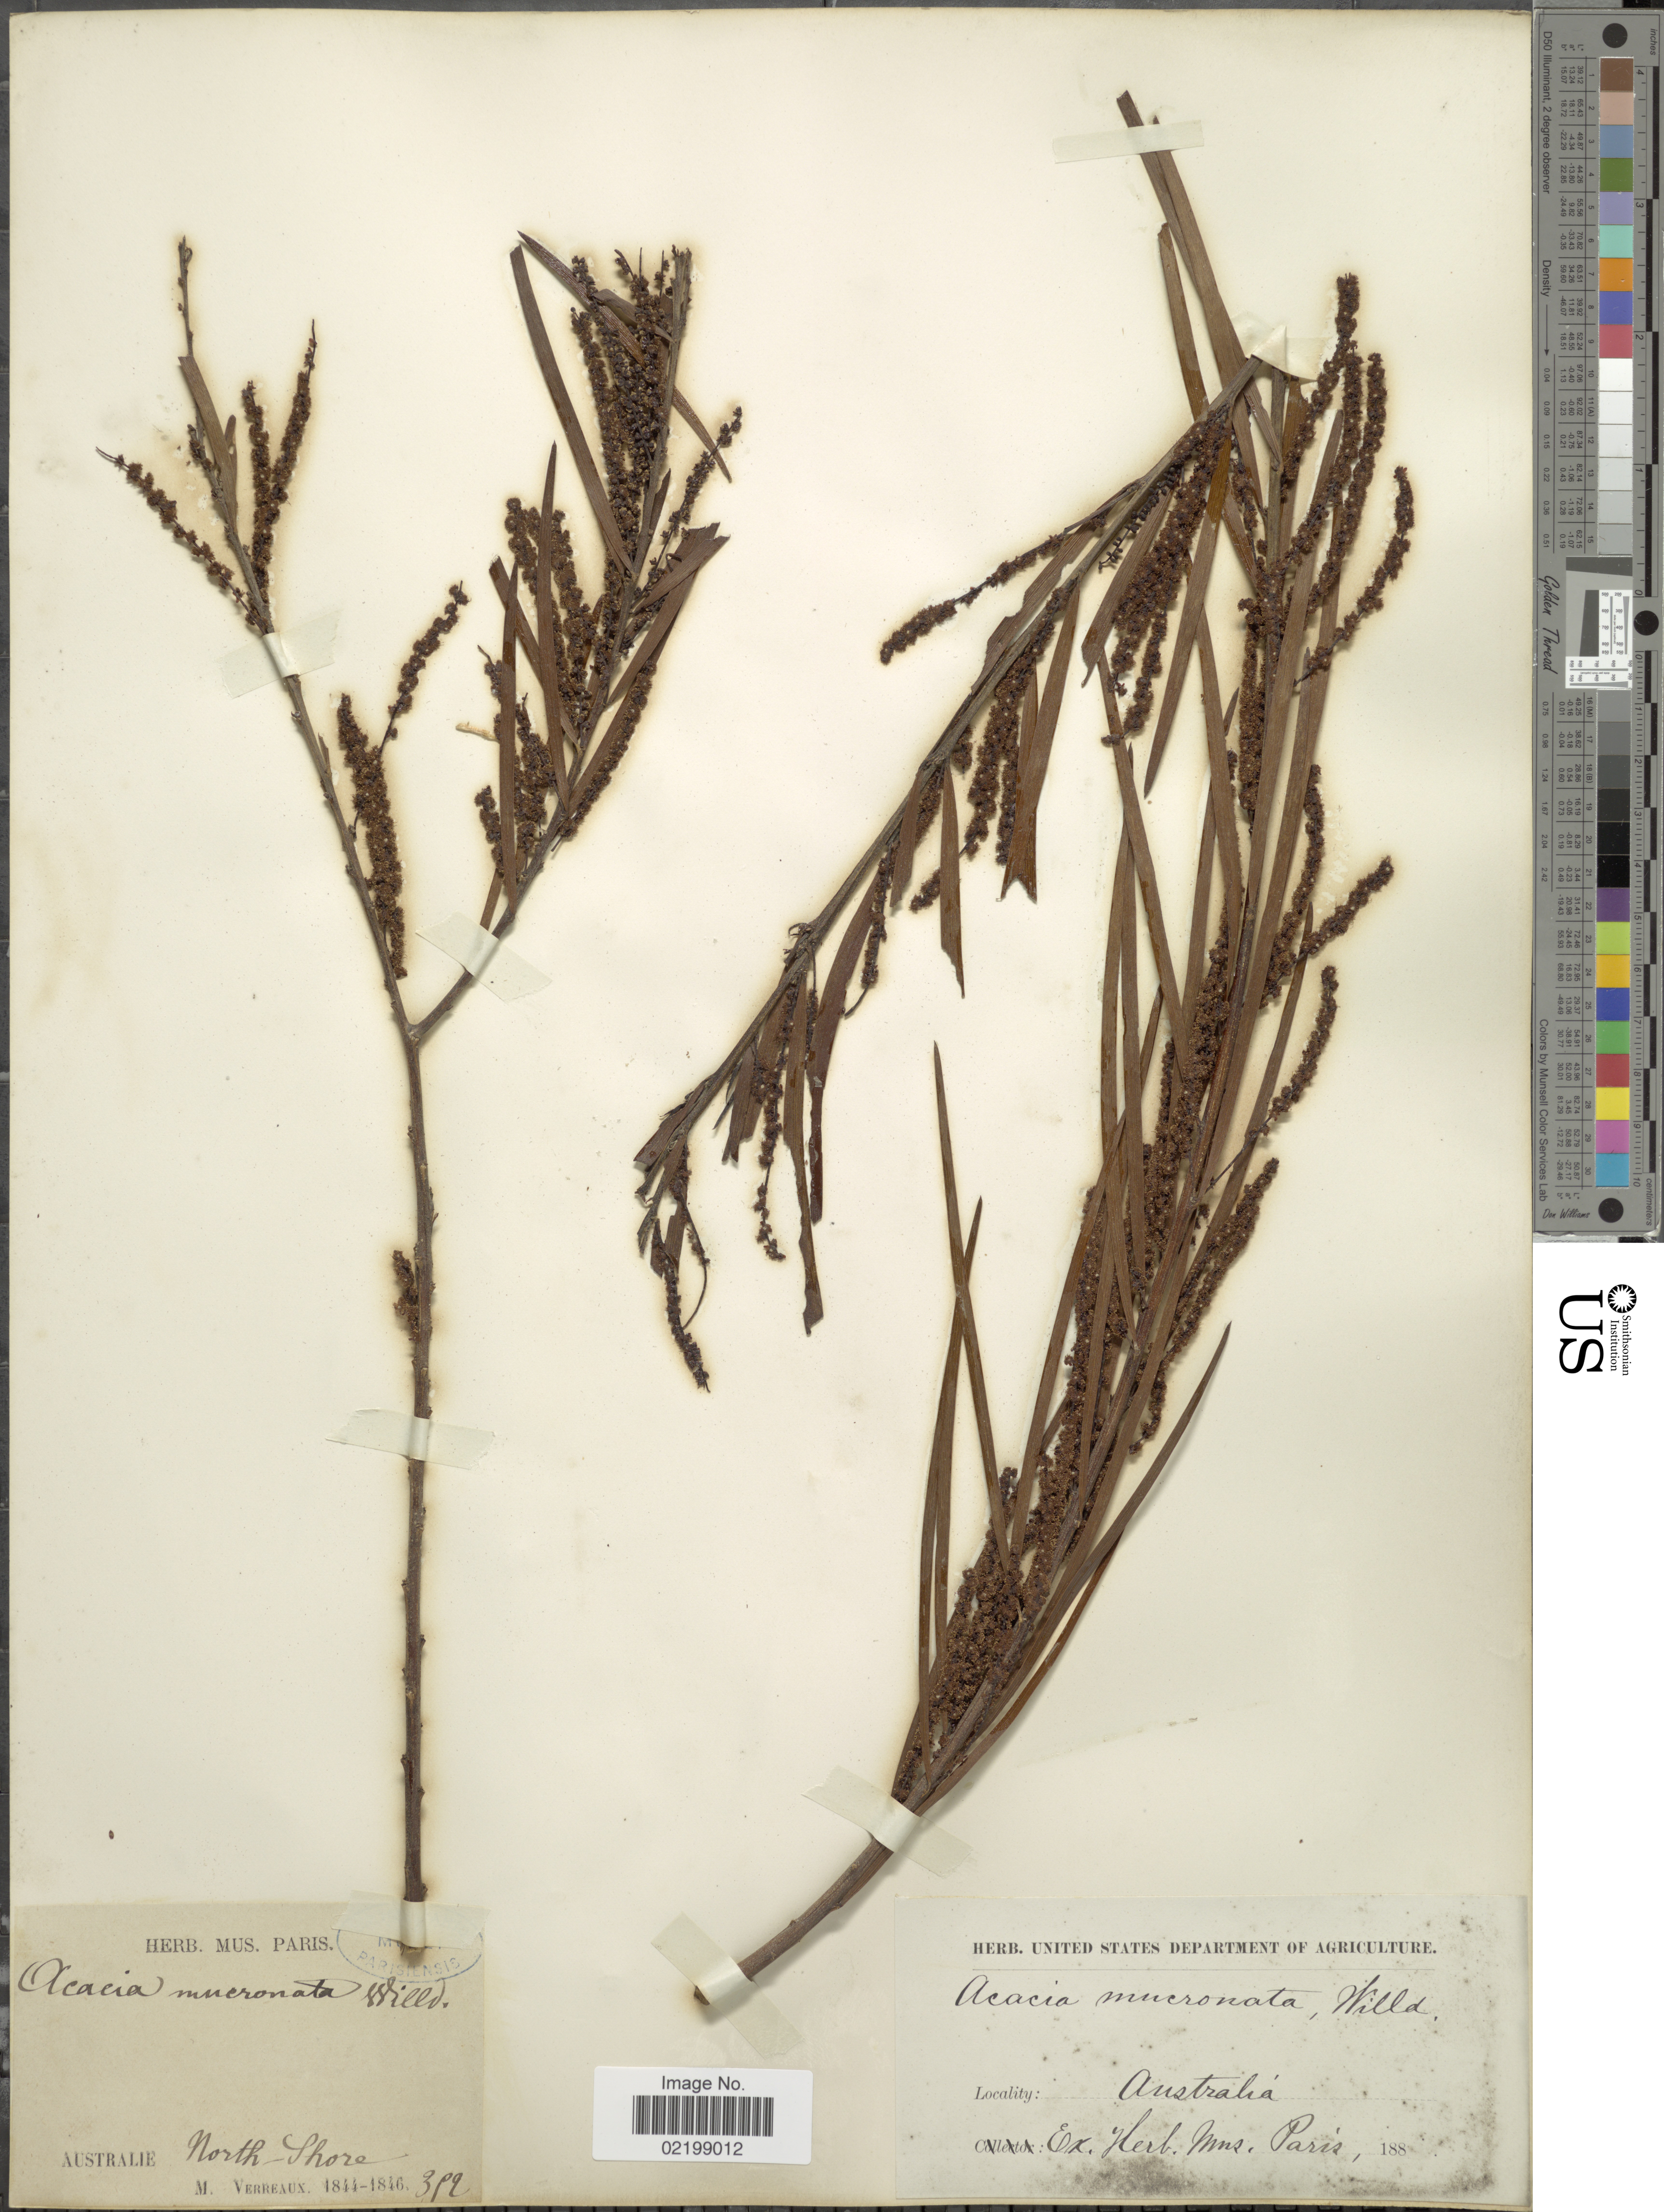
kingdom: Plantae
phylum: Tracheophyta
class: Magnoliopsida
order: Fabales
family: Fabaceae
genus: Acacia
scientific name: Acacia mucronata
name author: Willd.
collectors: M. Verreaux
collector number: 382*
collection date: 1844/1846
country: Australia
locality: North-Shore